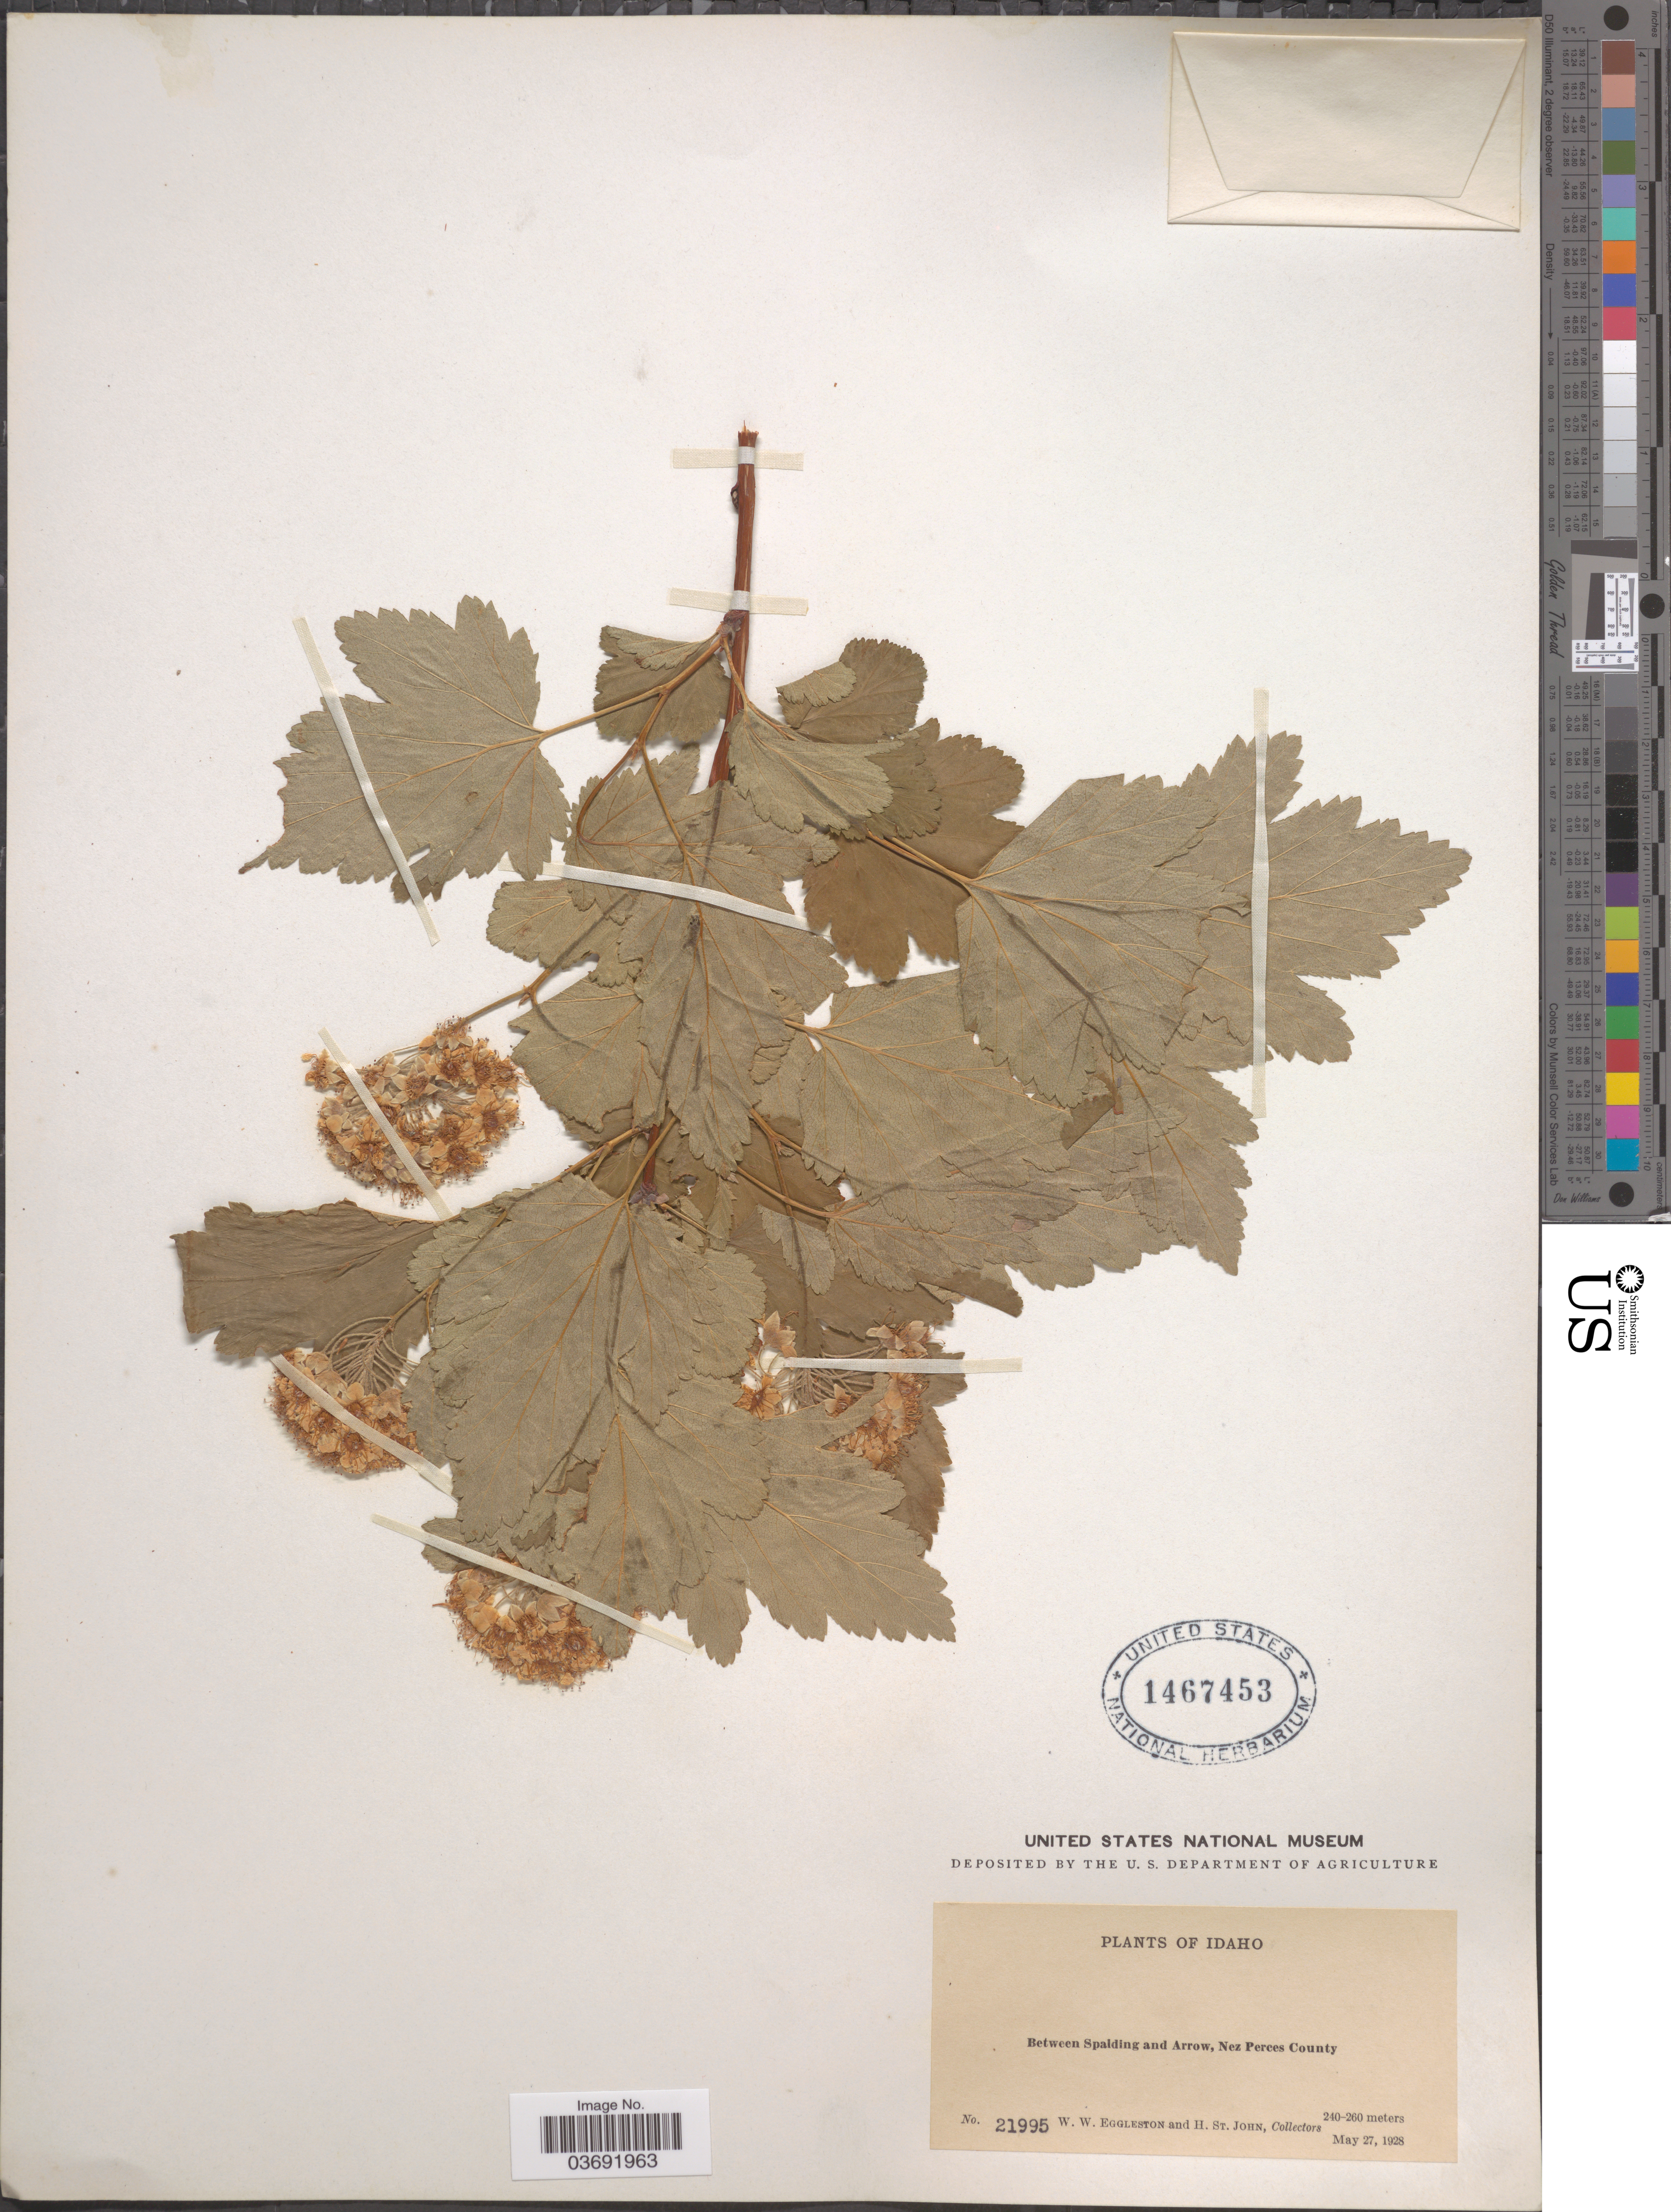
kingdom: Plantae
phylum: Tracheophyta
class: Magnoliopsida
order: Rosales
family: Rosaceae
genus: Physocarpus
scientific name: Physocarpus capitatus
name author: (Pursh) Kuntze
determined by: Strong, Mark T., (BOT), Smithsonian Institution - National Museum of Natural History (UNITED STATES)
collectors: W. W. Eggleston & H. St. John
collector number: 21995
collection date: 1928-05-27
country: United States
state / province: Idaho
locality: Between Spalding and Arrow, Nez Perces County.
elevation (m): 240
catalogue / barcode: US 1467453